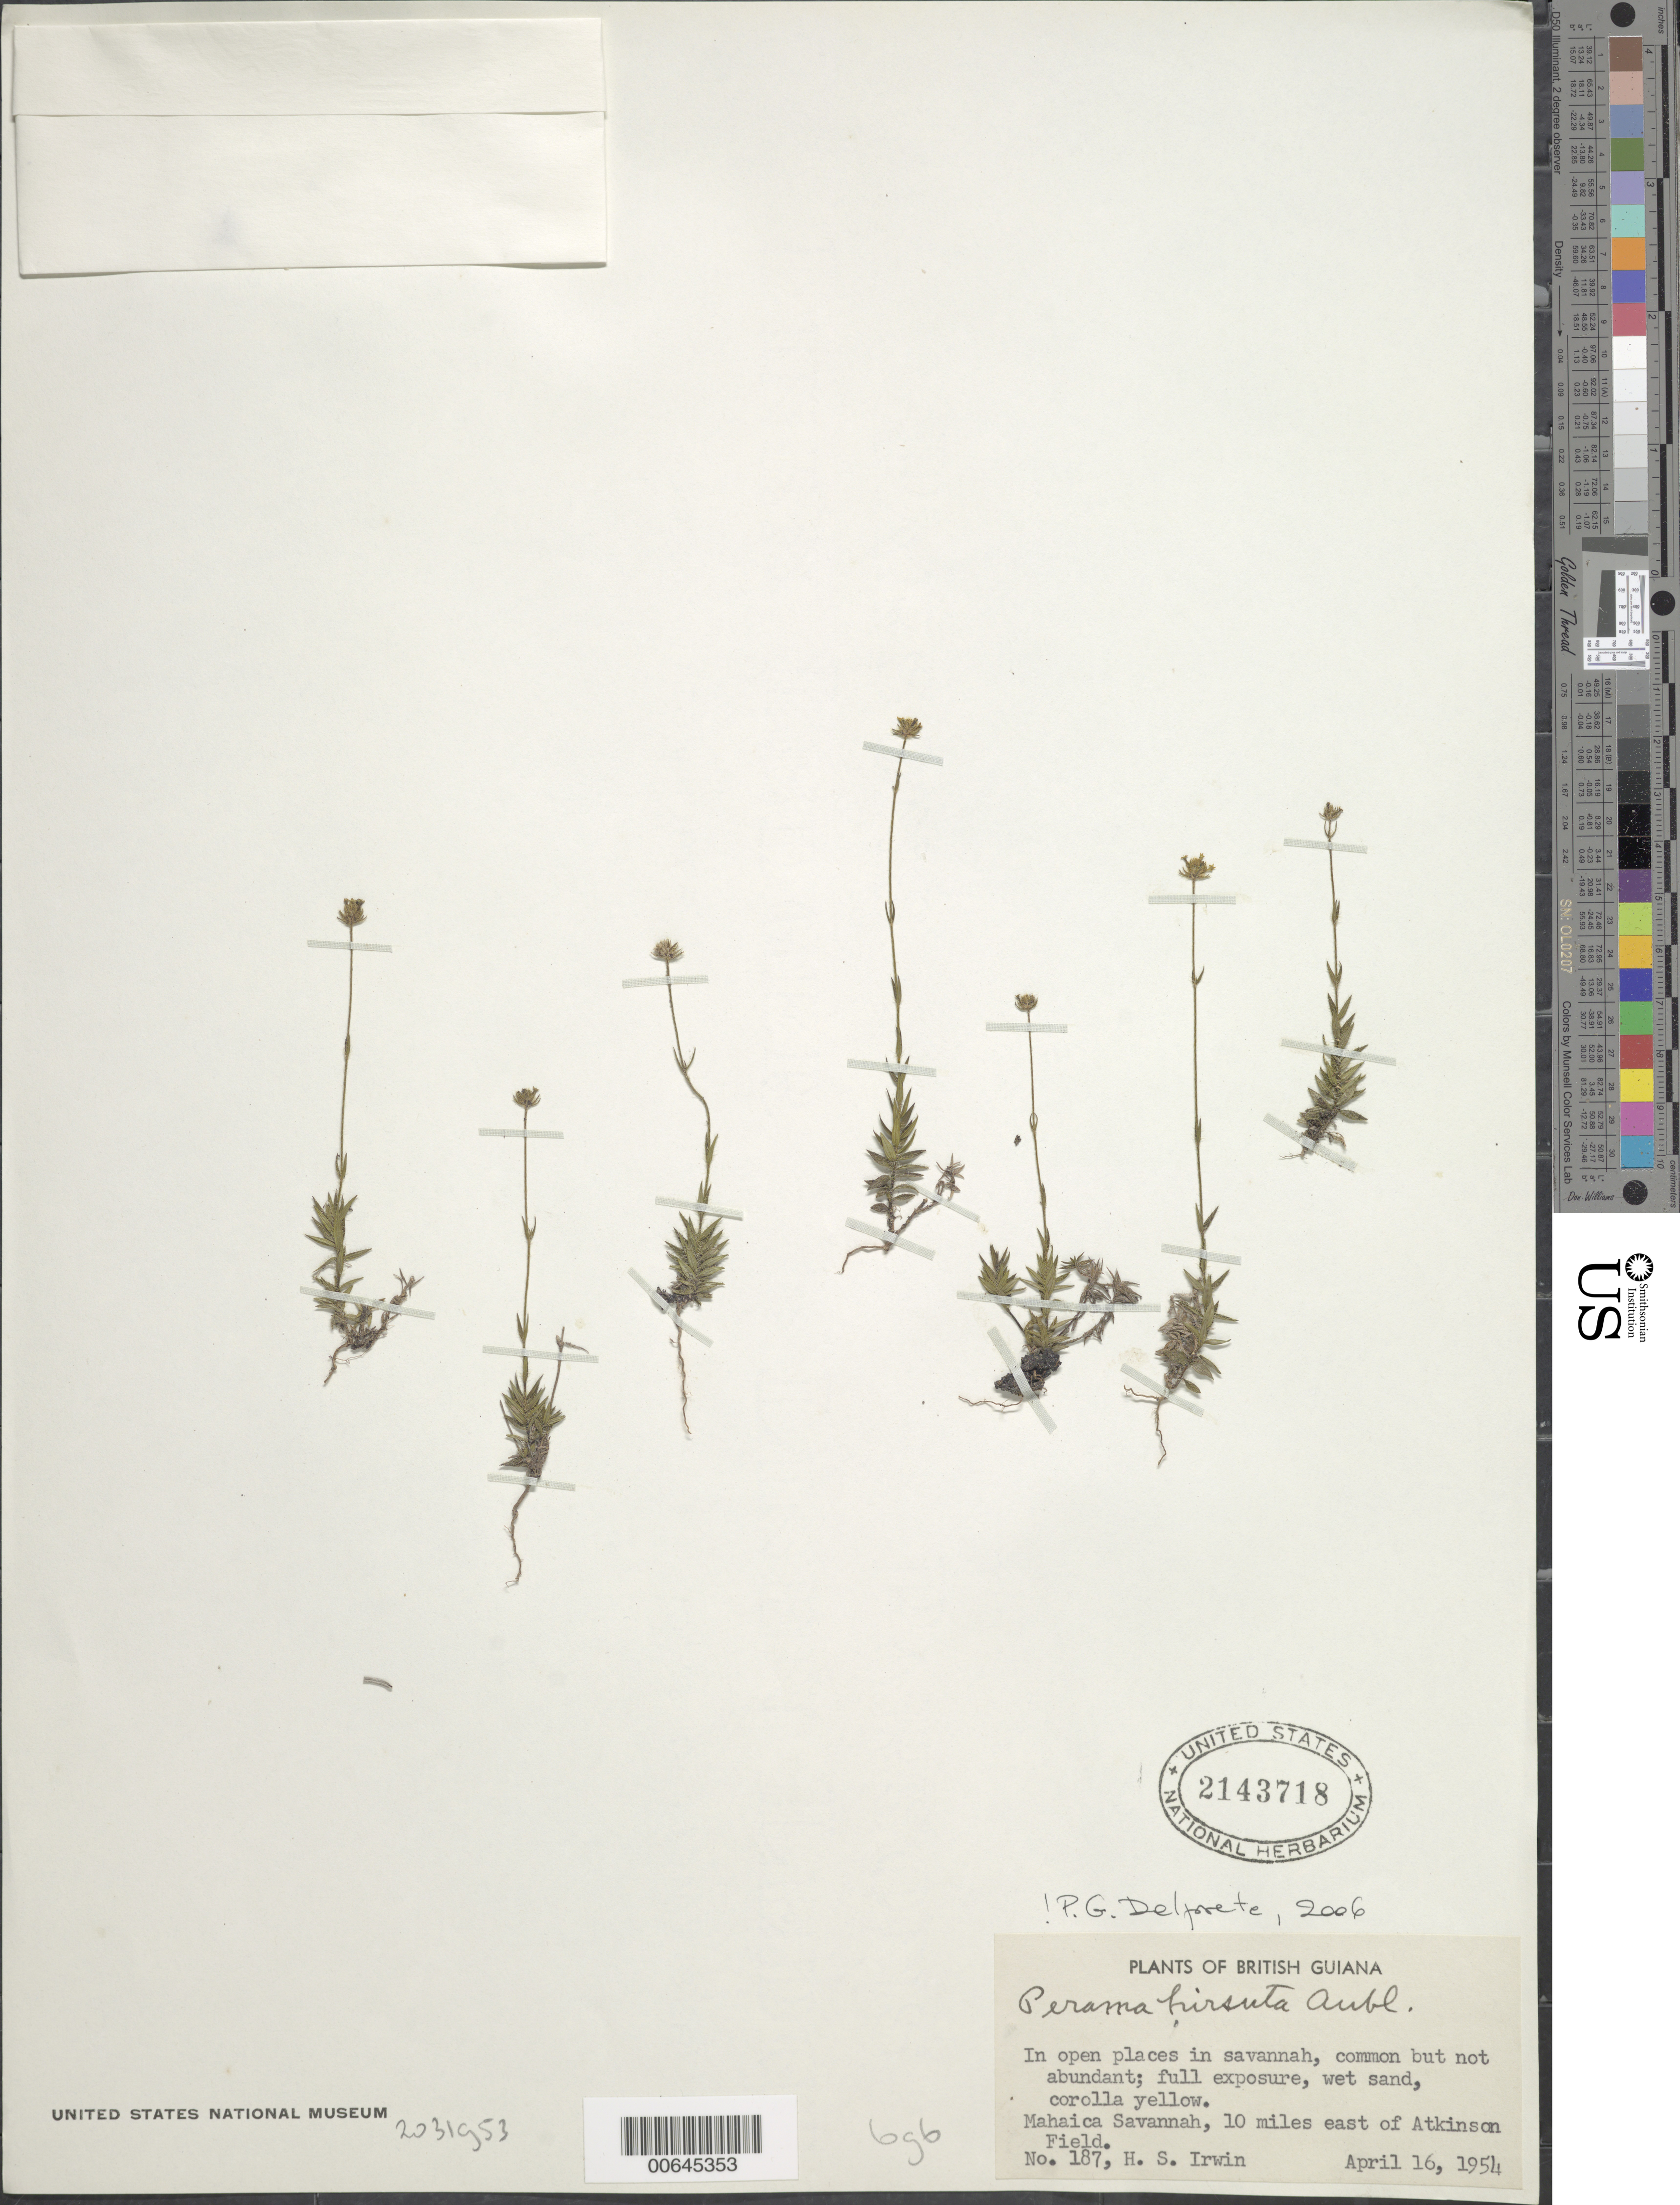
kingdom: Plantae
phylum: Tracheophyta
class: Magnoliopsida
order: Gentianales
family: Rubiaceae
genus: Perama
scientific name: Perama hirsuta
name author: Aubl.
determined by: Delprete, P. G., Herb. de Guyane Cay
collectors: H. Irwin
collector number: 187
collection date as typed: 16-Apr-54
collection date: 1954-04-16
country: Guyana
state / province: Demerara-Mahaica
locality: Mahaica Savannah, 10 miles east of Atkinson Field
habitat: Open places in savanna; full exposure, wet sand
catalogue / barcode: US 2143718